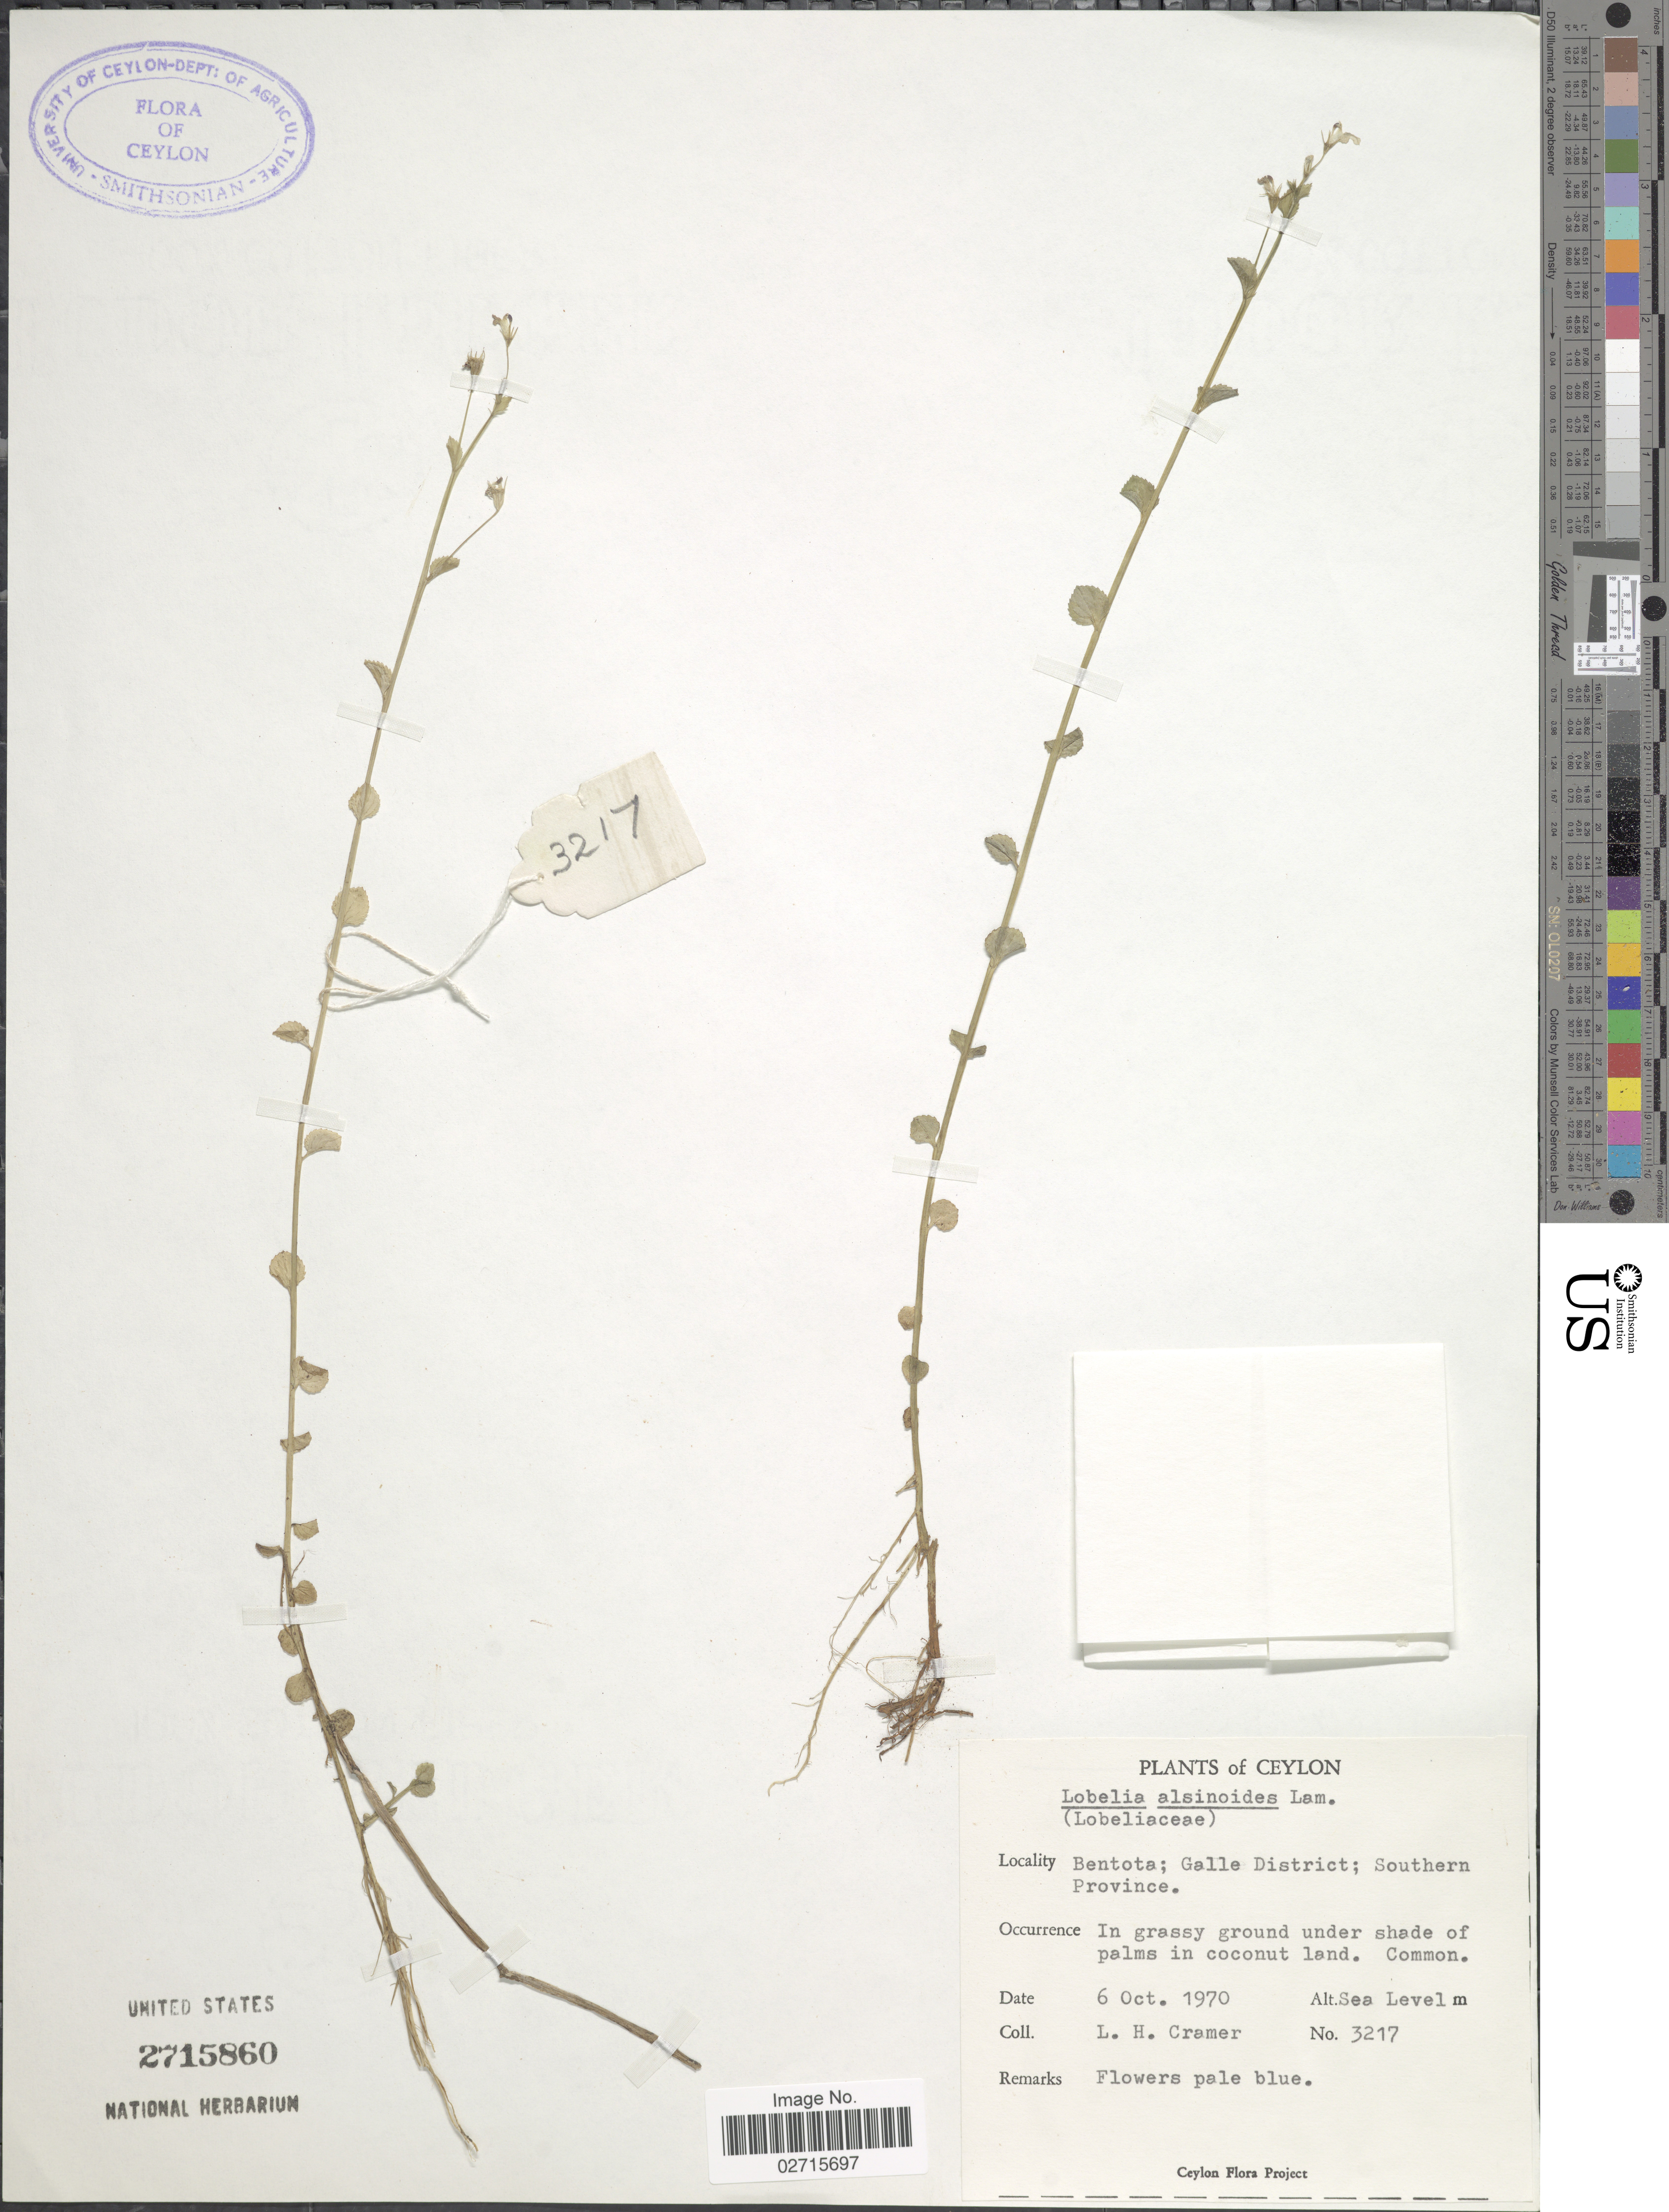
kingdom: Plantae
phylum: Tracheophyta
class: Magnoliopsida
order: Asterales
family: Campanulaceae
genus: Lobelia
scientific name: Lobelia alsinoides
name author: Lam.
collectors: L. H. Cramer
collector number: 3217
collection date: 1970-10-06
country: Sri Lanka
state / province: Southern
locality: Ceylon. Bentota; Galle District; Southern Province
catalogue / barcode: US 2715860